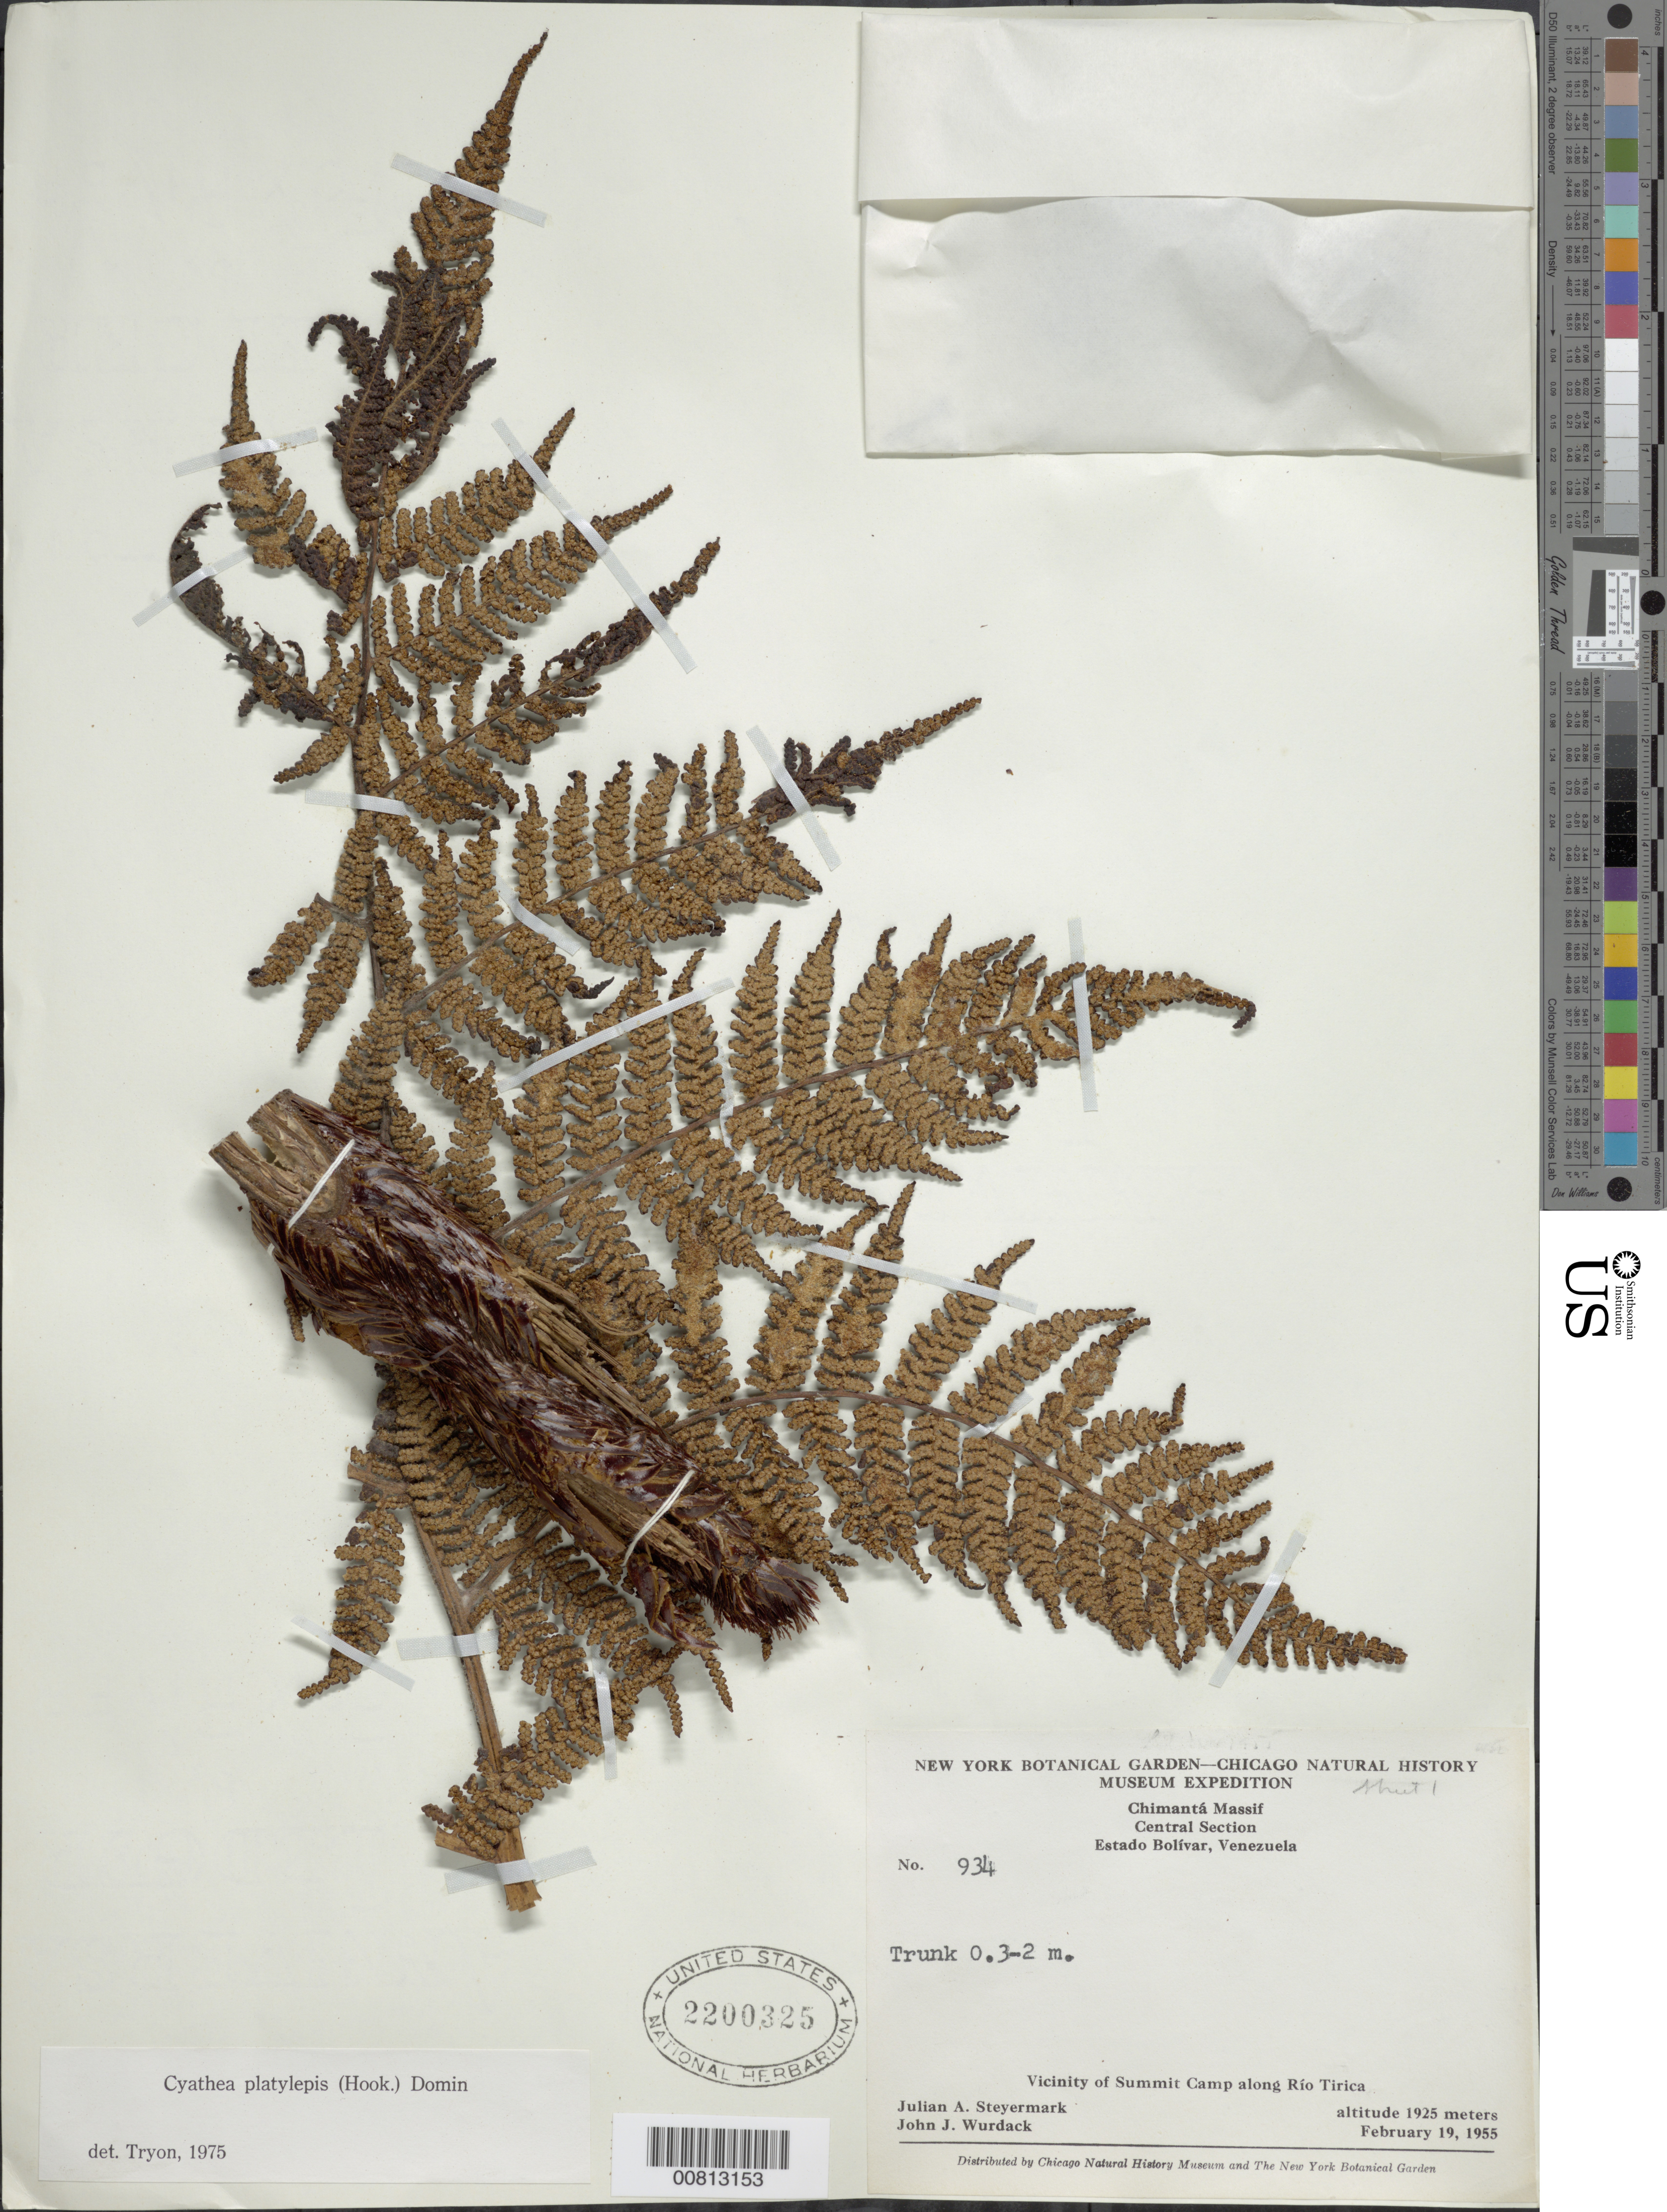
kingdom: Plantae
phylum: Tracheophyta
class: Polypodiopsida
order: Cyatheales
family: Cyatheaceae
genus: Cyathea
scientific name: Cyathea platylepis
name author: (Hook.) Domin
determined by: Tryon, --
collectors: J. Steyermark & J. J. Wurdack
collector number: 55 934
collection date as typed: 19-Feb-55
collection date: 1955-02-19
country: Venezuela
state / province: Bolívar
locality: Chimantá Massif, Summit Camp along Río Tirica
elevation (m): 1925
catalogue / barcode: US 2200325